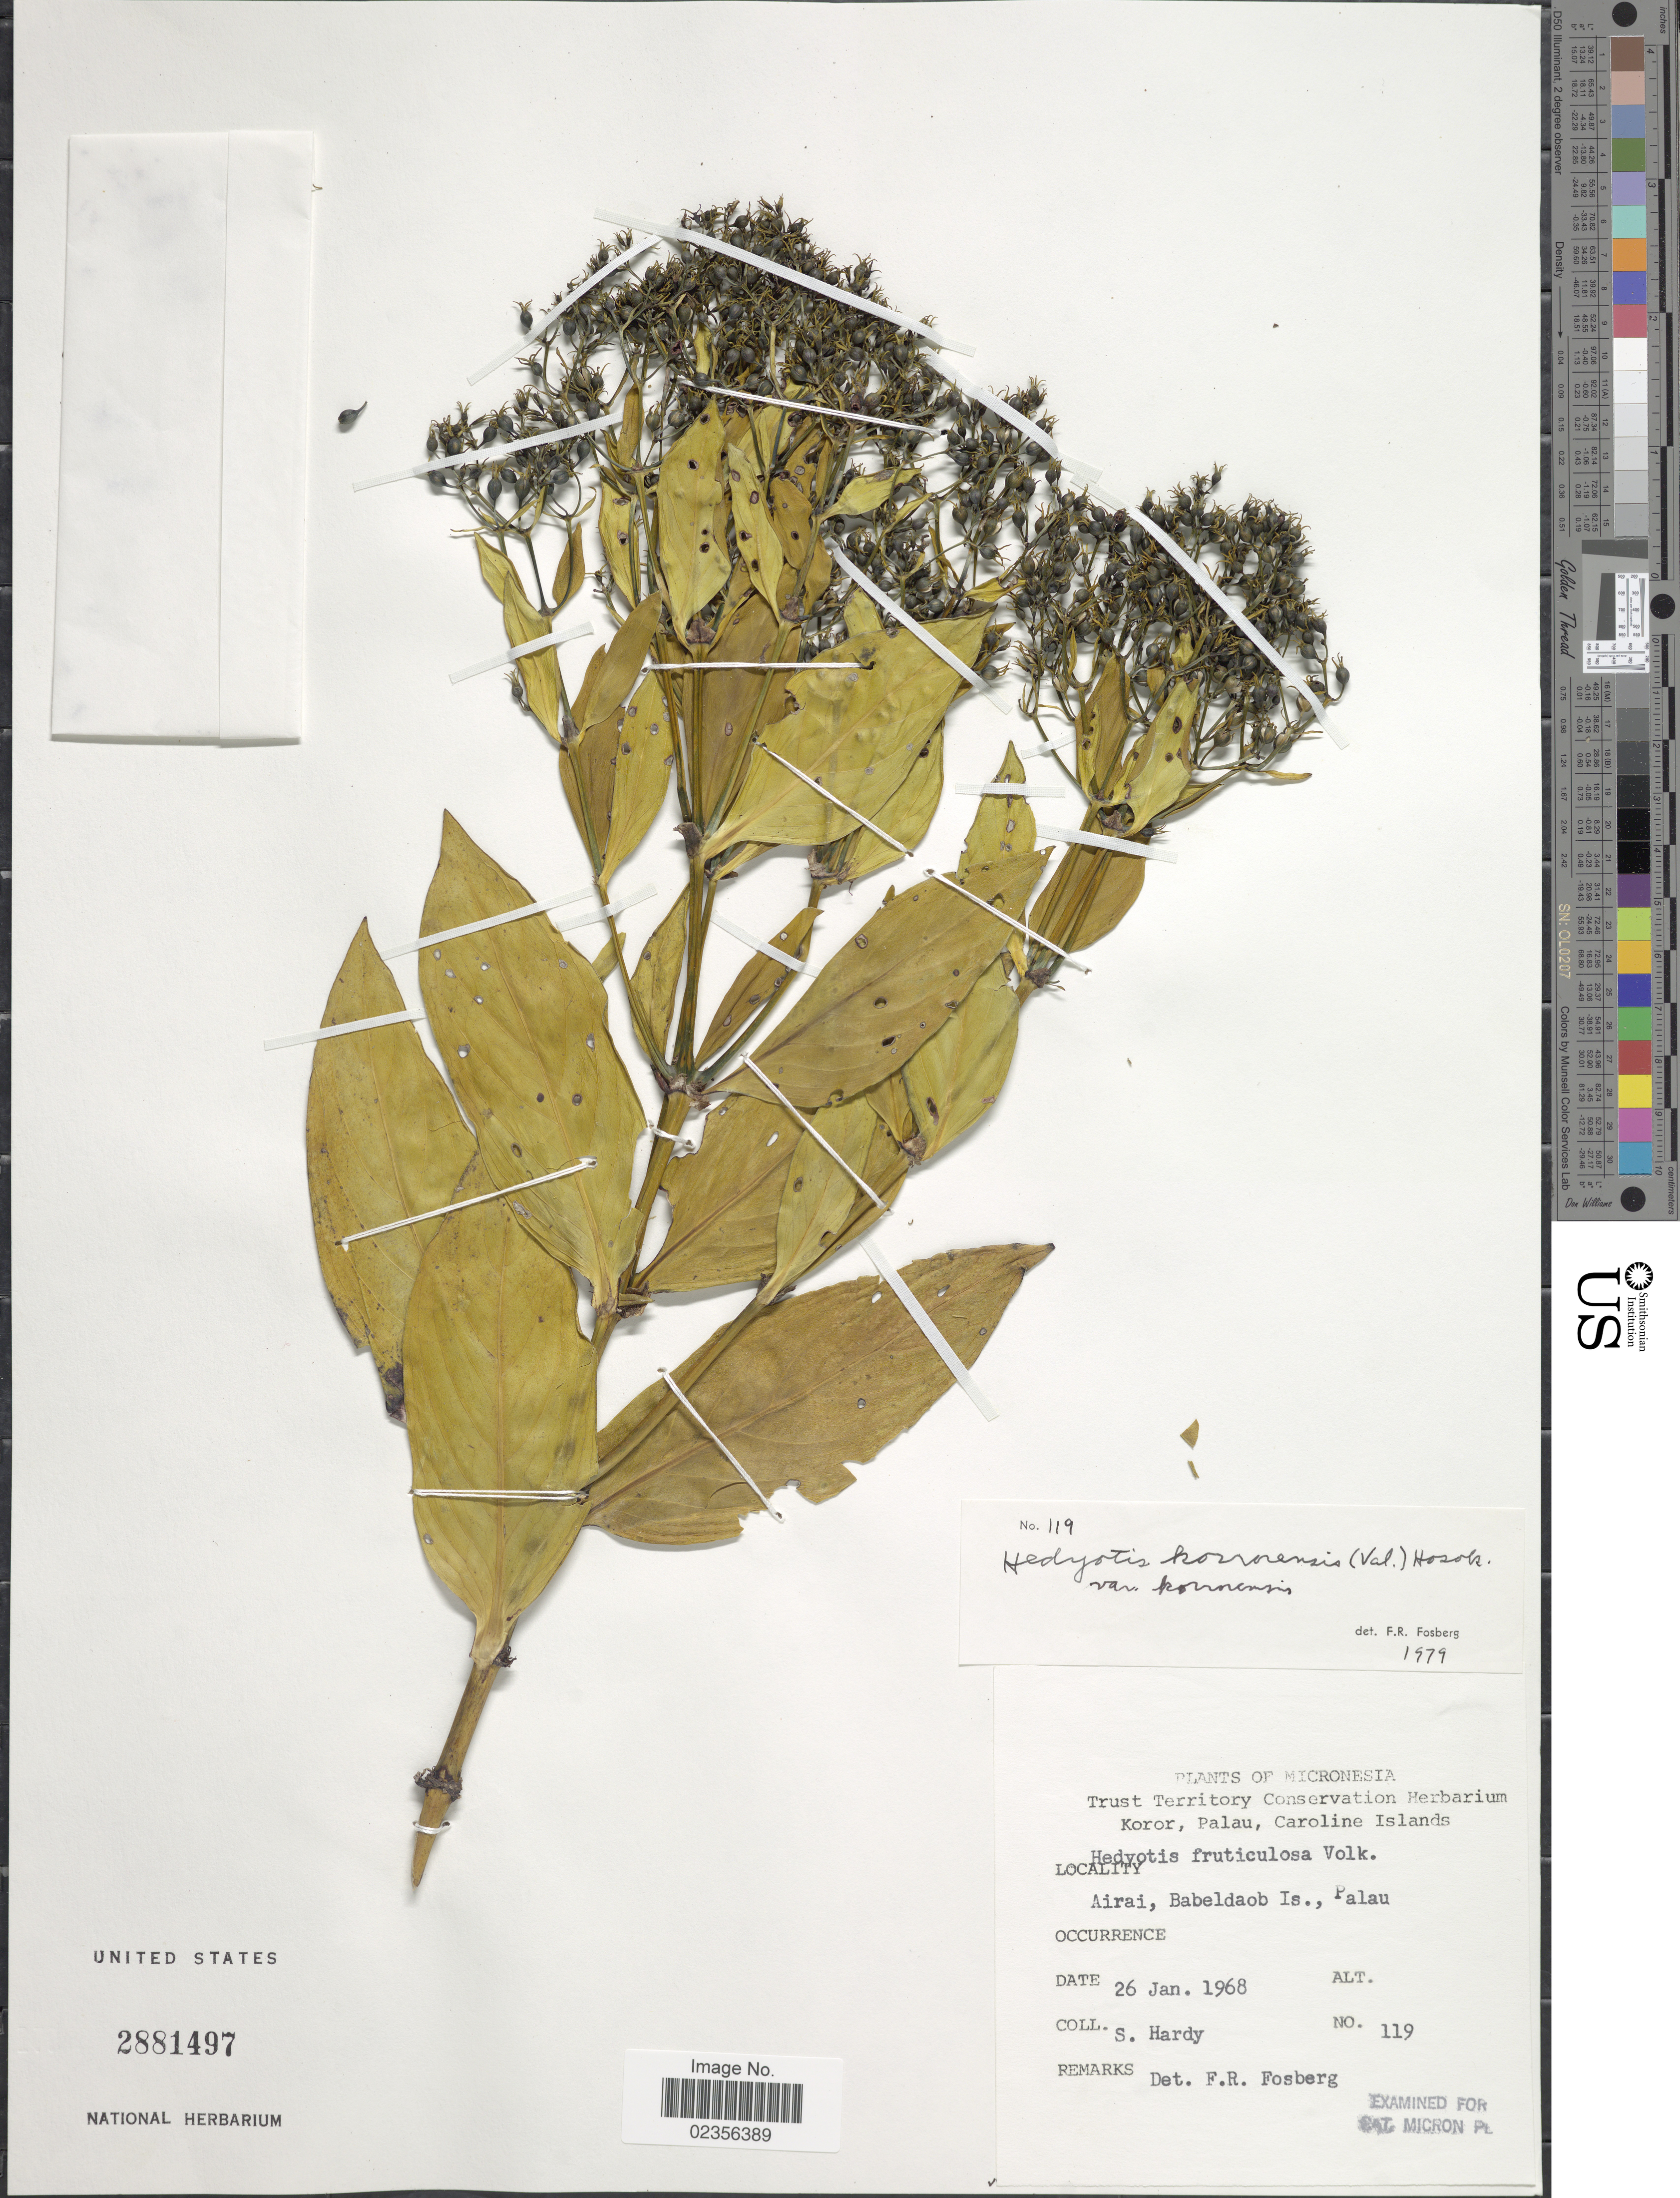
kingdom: Plantae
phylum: Tracheophyta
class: Magnoliopsida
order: Gentianales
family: Rubiaceae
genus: Hedyotis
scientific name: Hedyotis korrorensis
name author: Hosok.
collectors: S. Hardy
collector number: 119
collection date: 1968-01-26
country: Palau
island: Babeldaob [Babelthuap]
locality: Micronesia, Koror, Palau, Caroline Islands, Airai, Babeldaob Is., Palau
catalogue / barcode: US 2881497